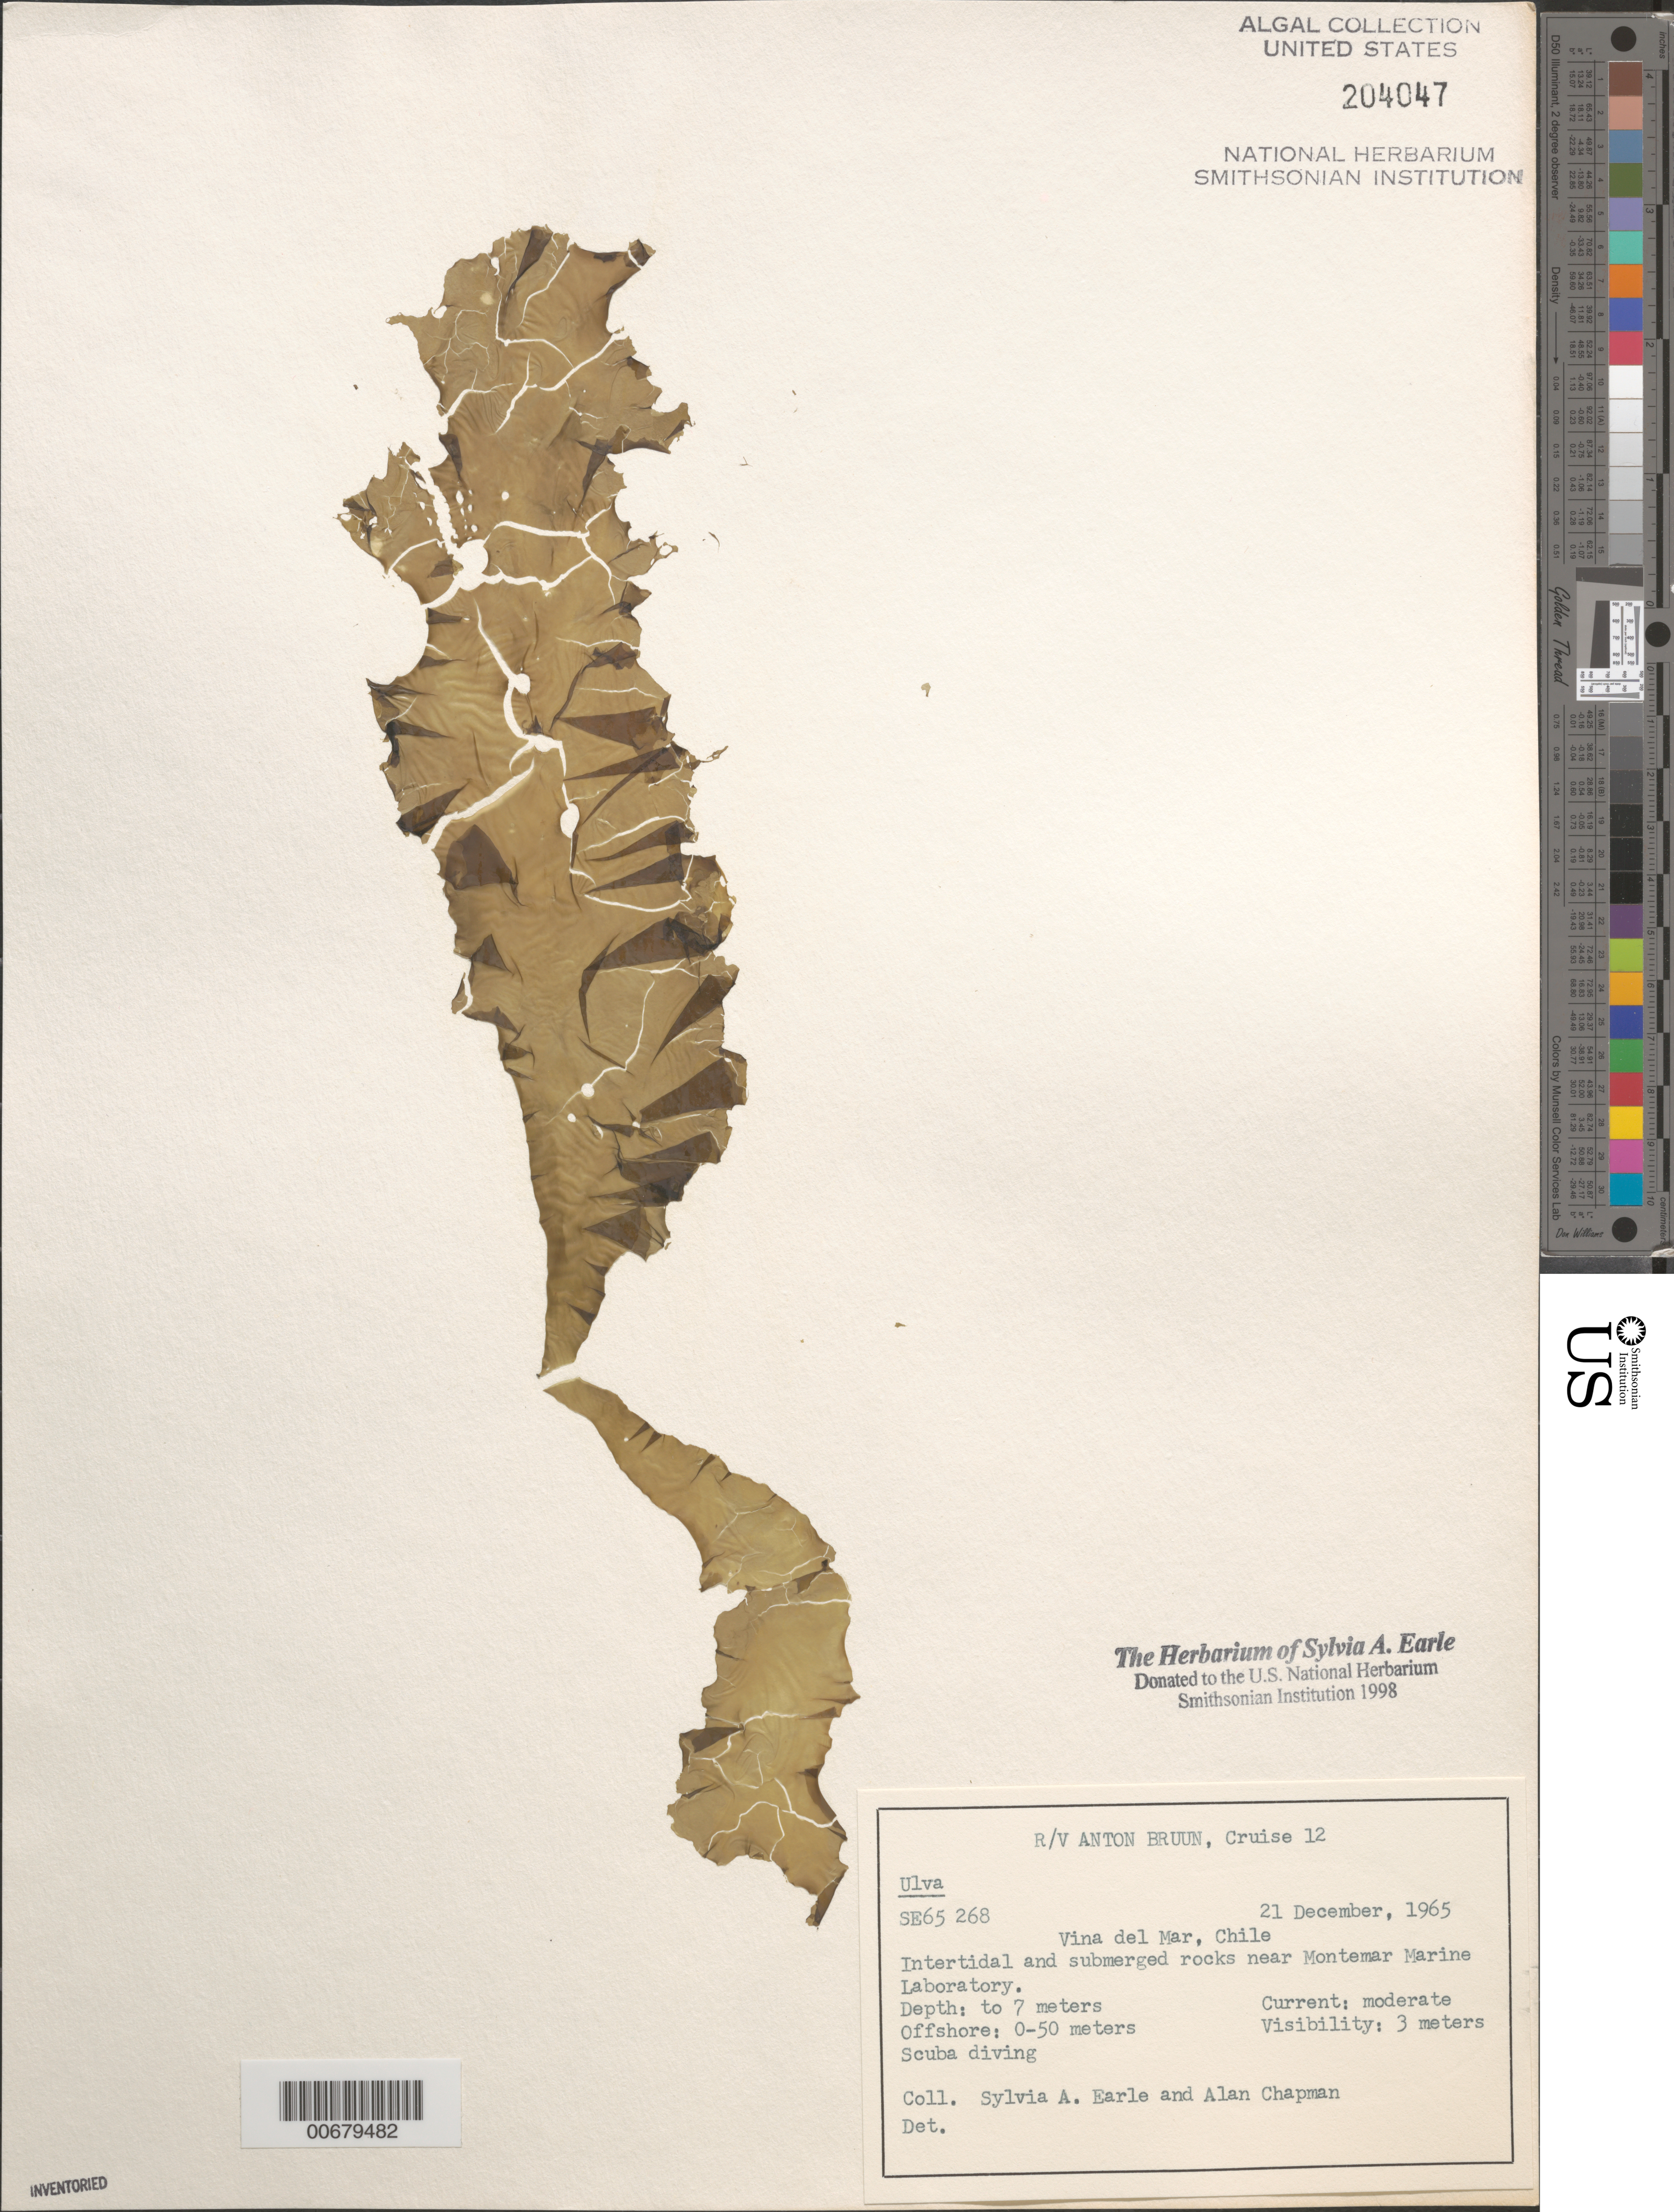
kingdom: Plantae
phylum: Chlorophyta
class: Ulvophyceae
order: Ulvales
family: Ulvaceae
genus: Ulva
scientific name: Ulva sp.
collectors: S. A. Earle & A. Chapman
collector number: SE 65268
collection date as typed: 21 Dec 1965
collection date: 1965-12-21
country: Chile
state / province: Valparaíso (V)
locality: Vina del Mar, near Montemar Marine Laboratory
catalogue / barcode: US 204047